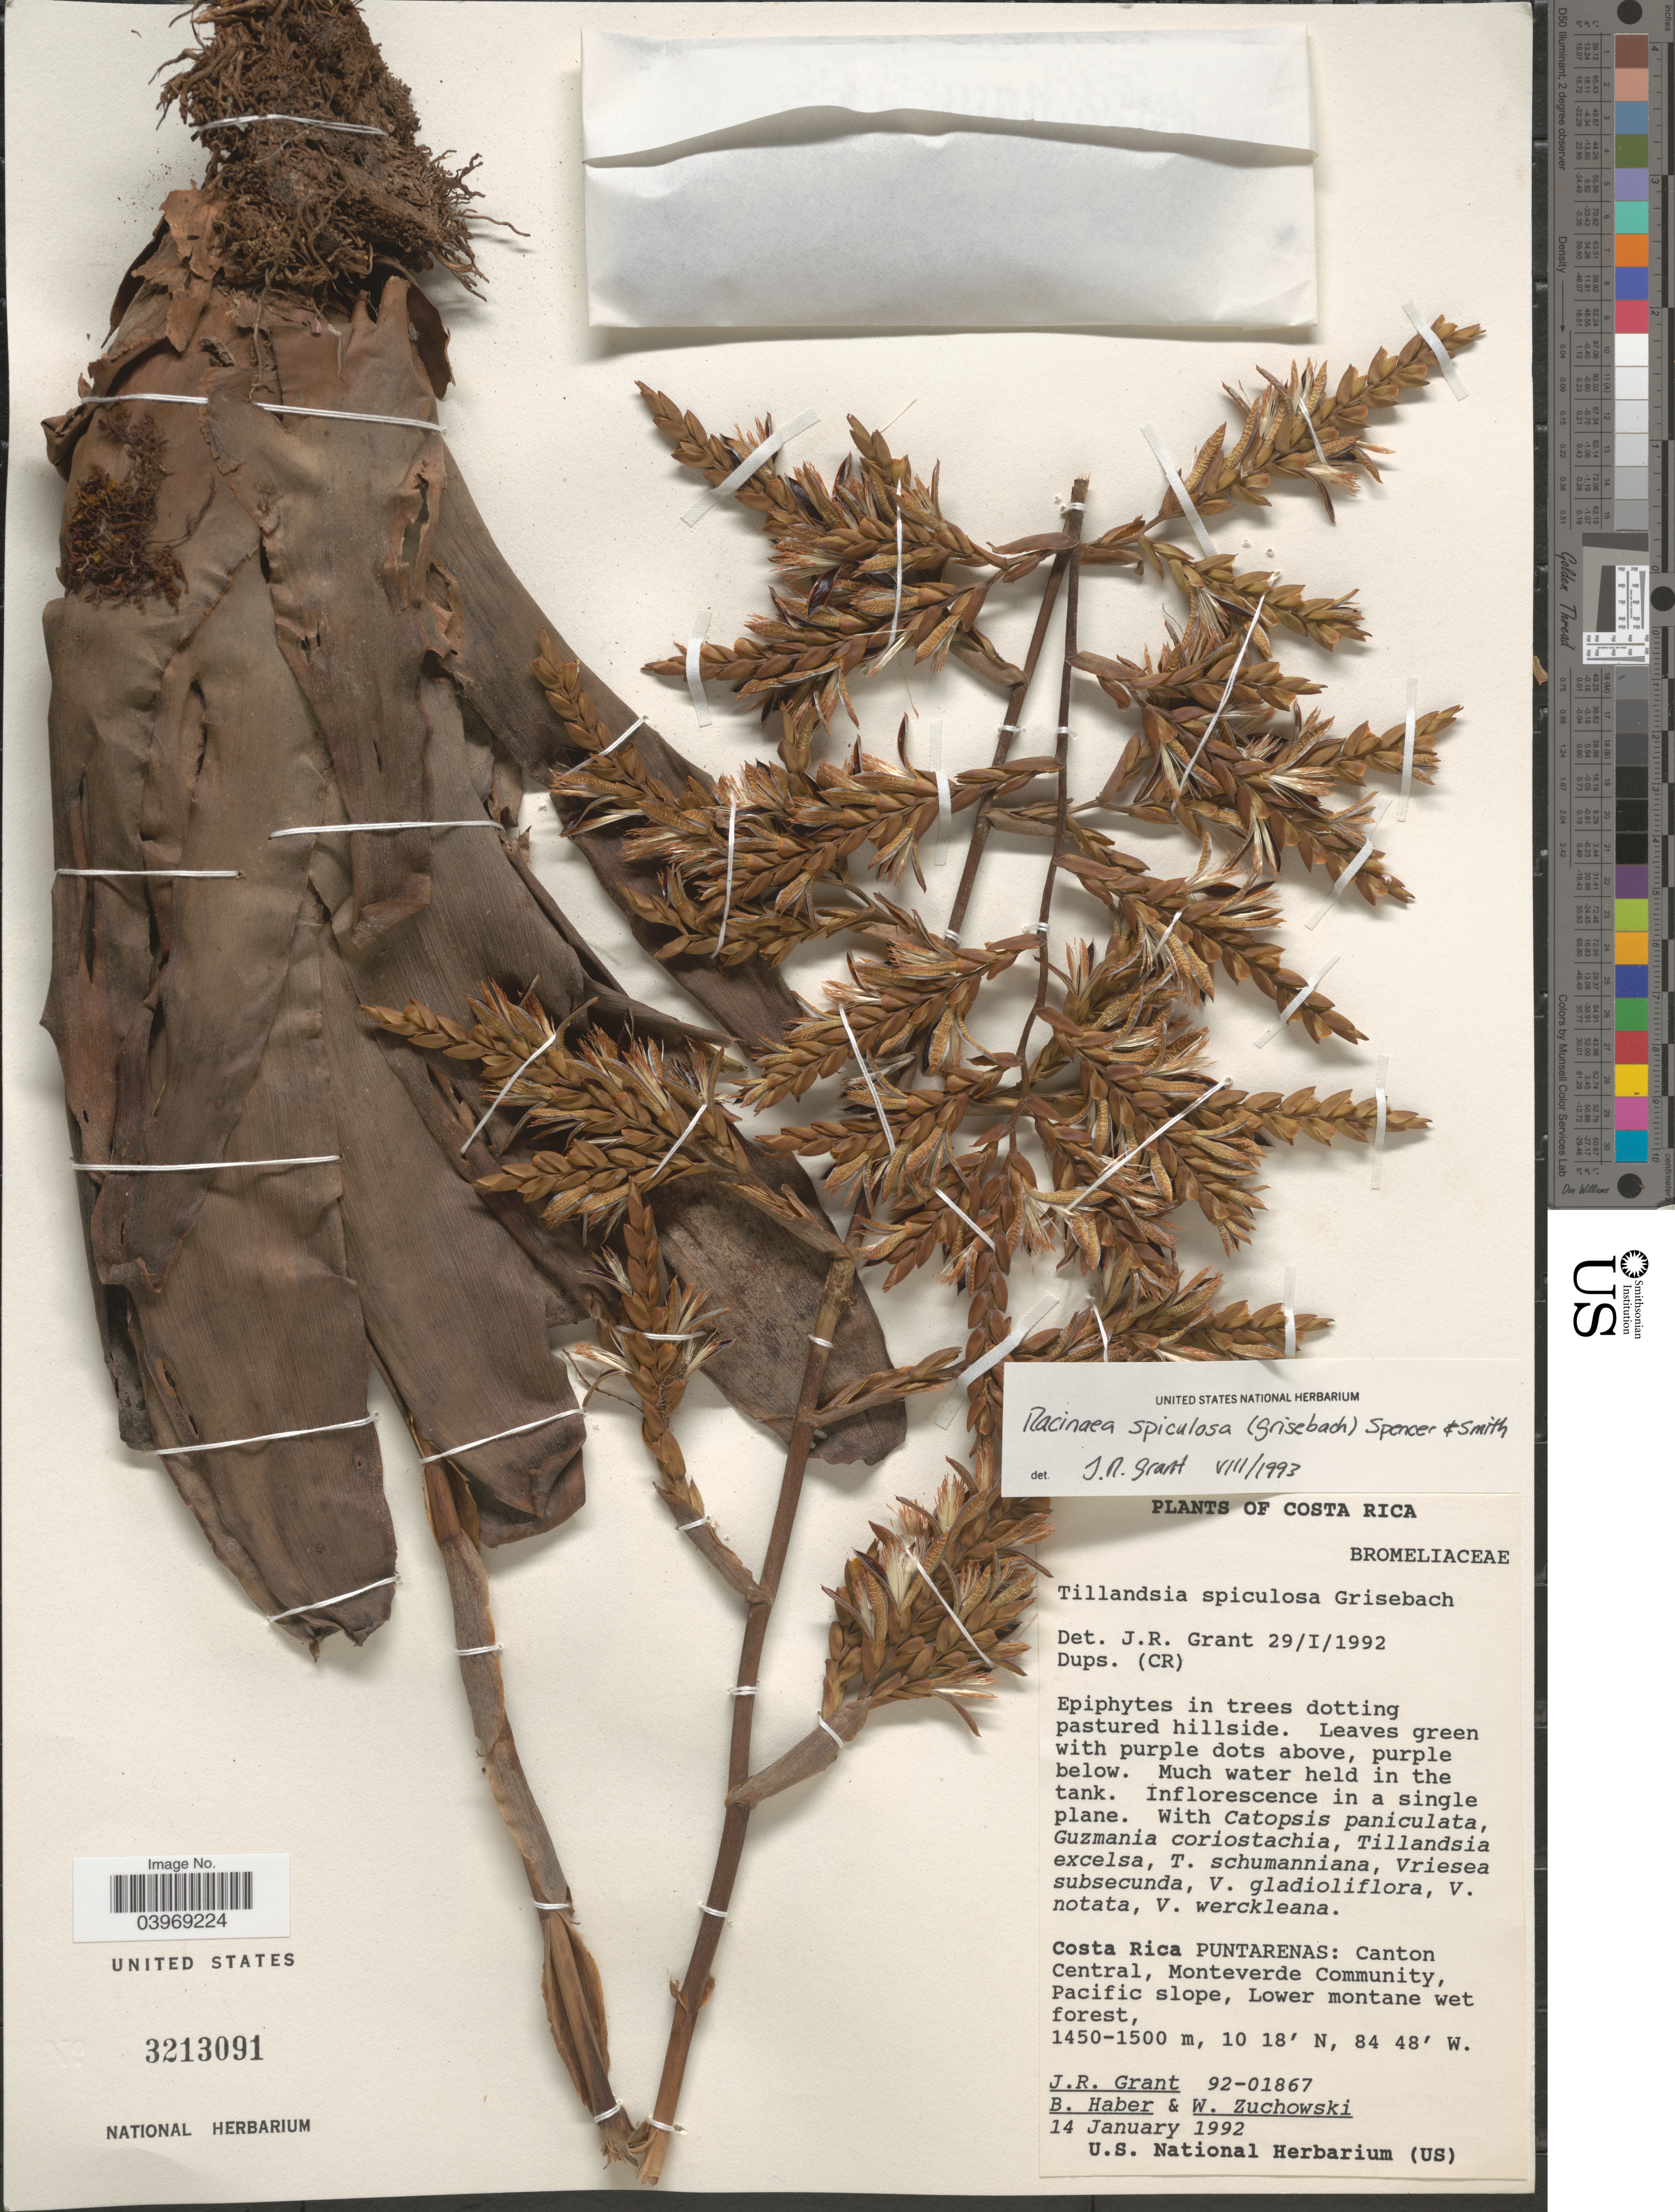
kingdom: Plantae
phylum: Tracheophyta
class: Liliopsida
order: Poales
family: Bromeliaceae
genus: Racinaea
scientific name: Racinaea spiculosa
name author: (Griseb.) M.A. Spencer & L.B. Sm.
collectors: J. Grant, B. Haber & W. Zuchowski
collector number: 92-01867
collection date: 1992-01-14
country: Costa Rica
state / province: Puntarenas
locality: Canton Central, Monteverde Community, Pacific slope, Lower montane wet forest.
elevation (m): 1450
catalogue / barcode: US 3213091